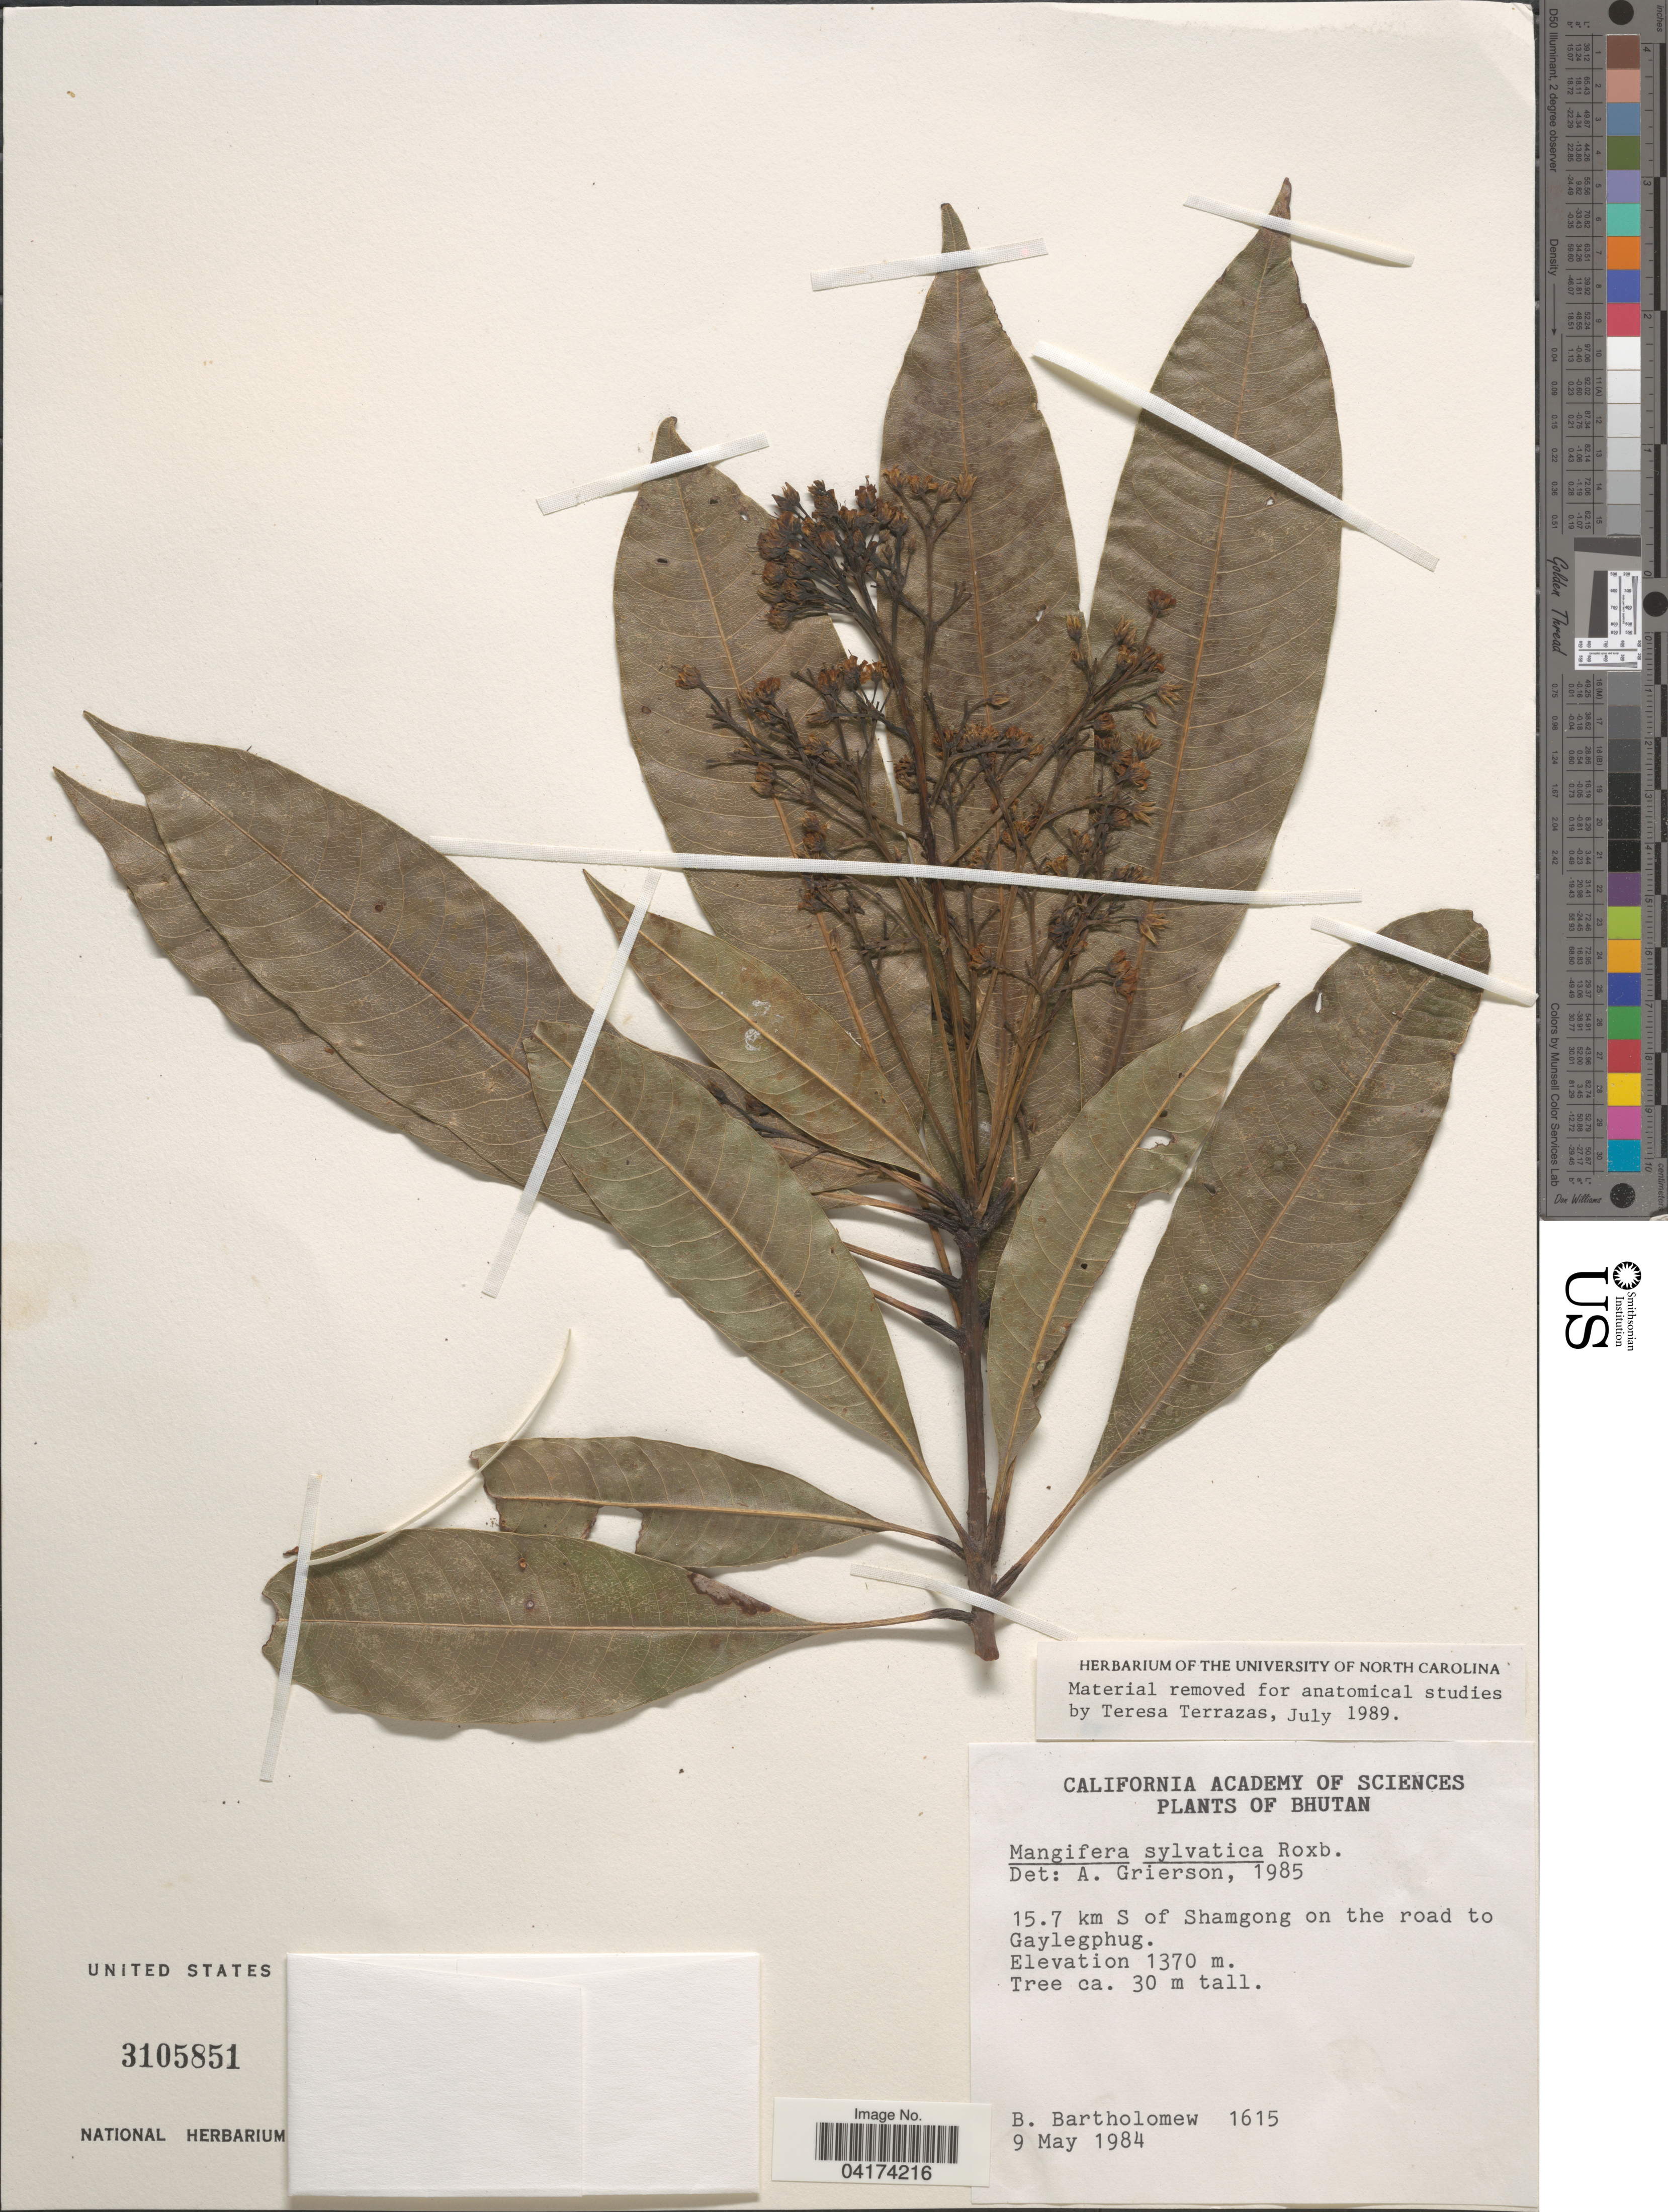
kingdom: Plantae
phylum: Tracheophyta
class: Magnoliopsida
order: Sapindales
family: Anacardiaceae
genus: Mangifera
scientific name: Mangifera sylvatica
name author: Roxb.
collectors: B. Bartholomew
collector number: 1615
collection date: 1984-05-09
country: Bhutan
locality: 15.7 km S of Shamgong on the road to Gaylephug.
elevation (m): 1370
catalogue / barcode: US 3105851